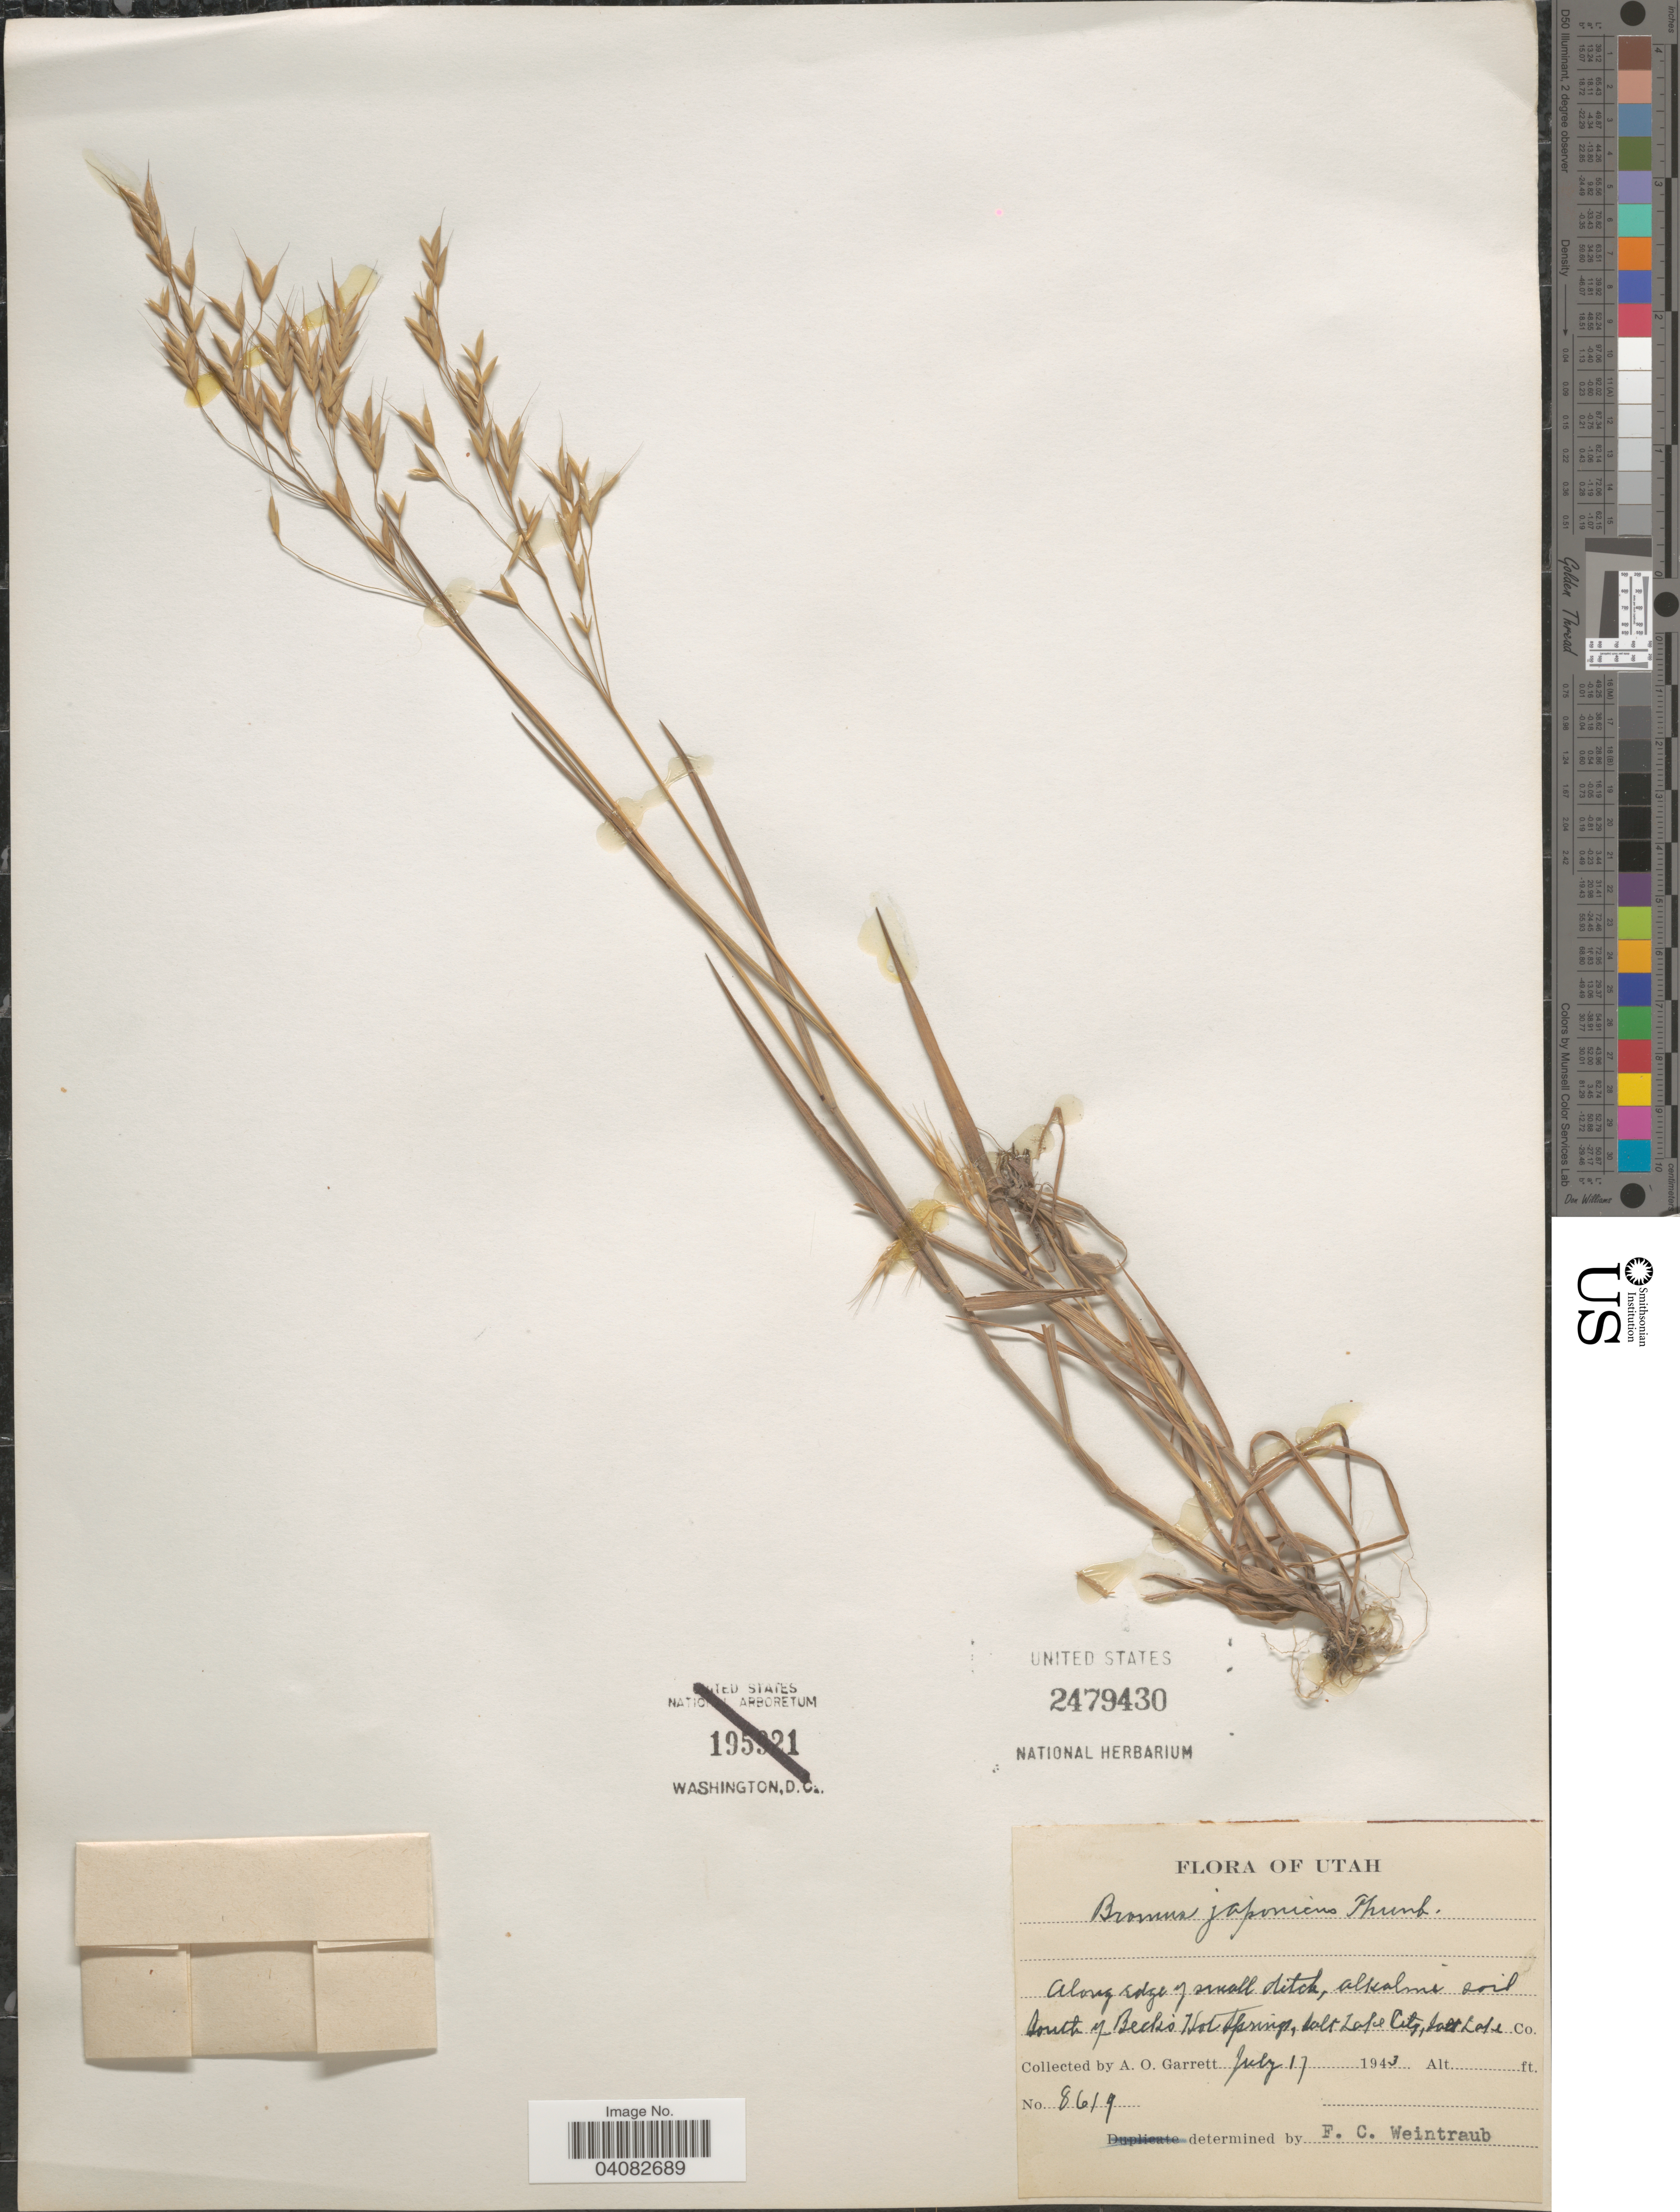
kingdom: Plantae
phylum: Tracheophyta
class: Liliopsida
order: Poales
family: Poaceae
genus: Bromus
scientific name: Bromus japonicus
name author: Houtt.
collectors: A. O. Garrett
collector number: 8619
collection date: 1943-07-17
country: United States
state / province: Utah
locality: Along edge of small ditch, alkaline soil. South of Beck's Hot Springs, Salt Lake City, Salt Lake Co.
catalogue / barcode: US 2479430